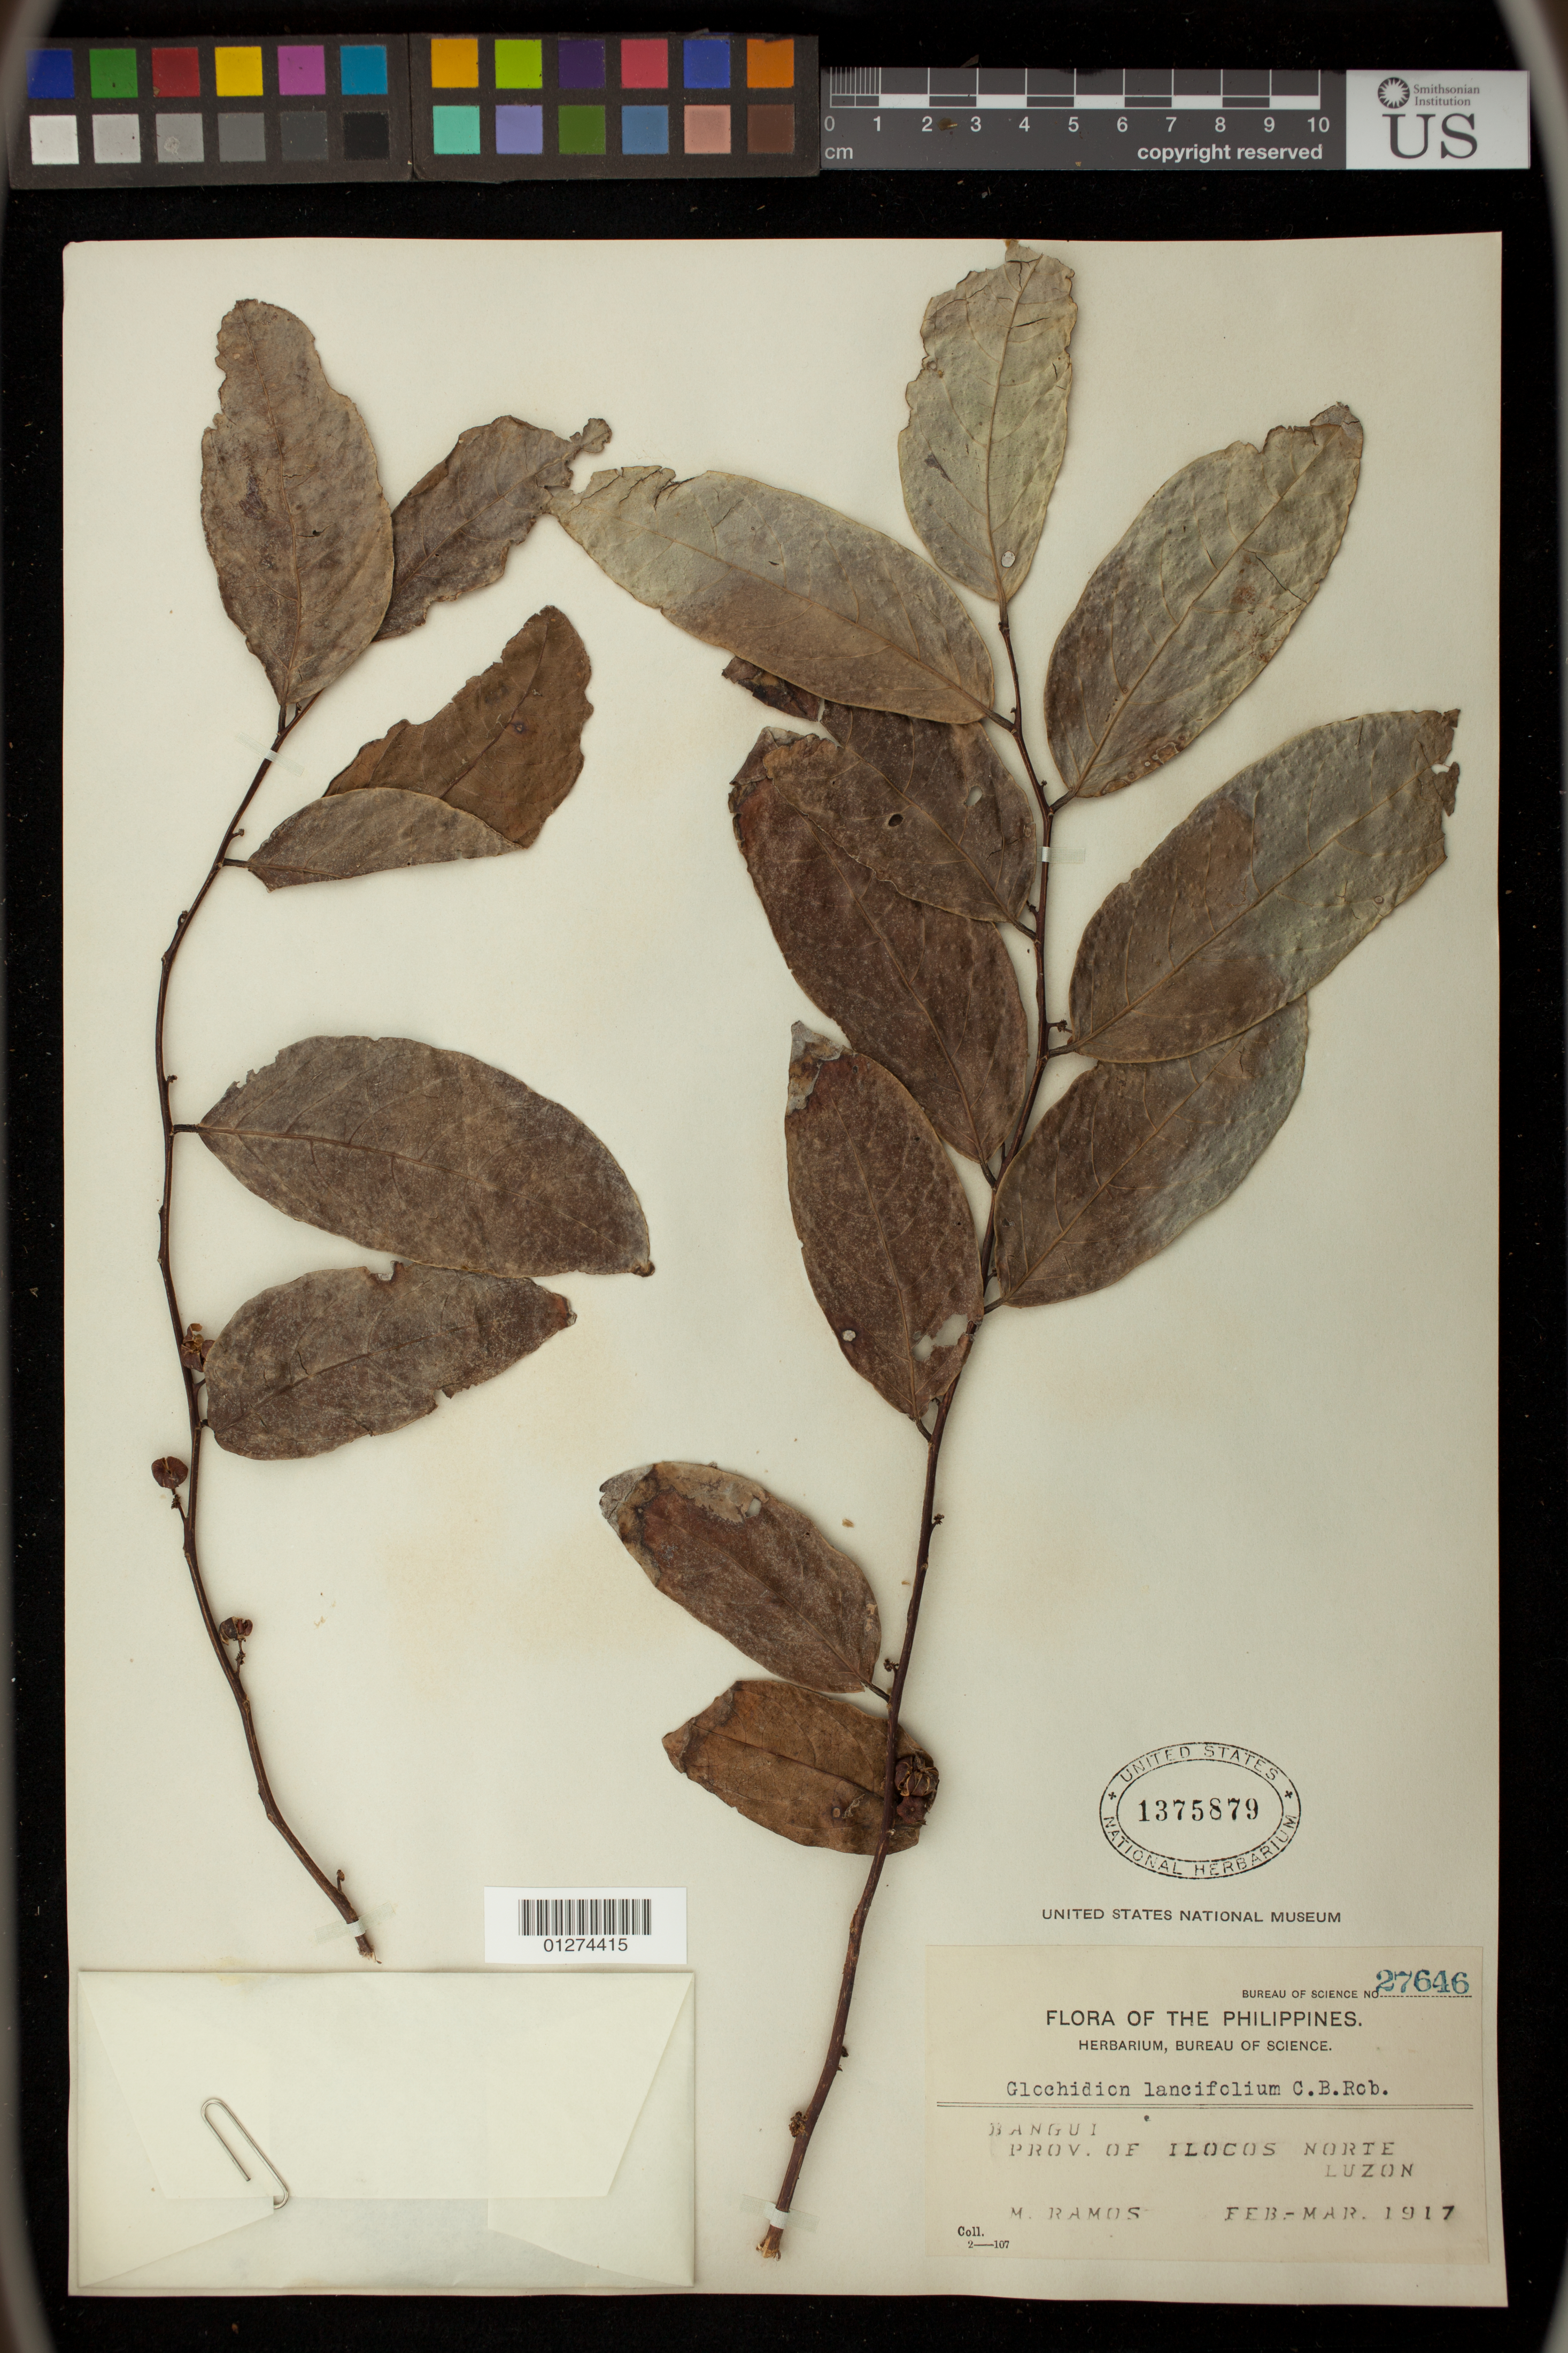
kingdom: Plantae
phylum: Tracheophyta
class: Magnoliopsida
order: Malpighiales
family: Phyllanthaceae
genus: Glochidion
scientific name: Glochidion lancifolium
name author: C.B. Rob.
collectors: M. Ramos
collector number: Bur. Sci. 27646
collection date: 1917-02/1917-03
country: Philippines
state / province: Ilocos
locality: Bangui, Province of Ilocos Norte, Luzon.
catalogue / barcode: US 1375879